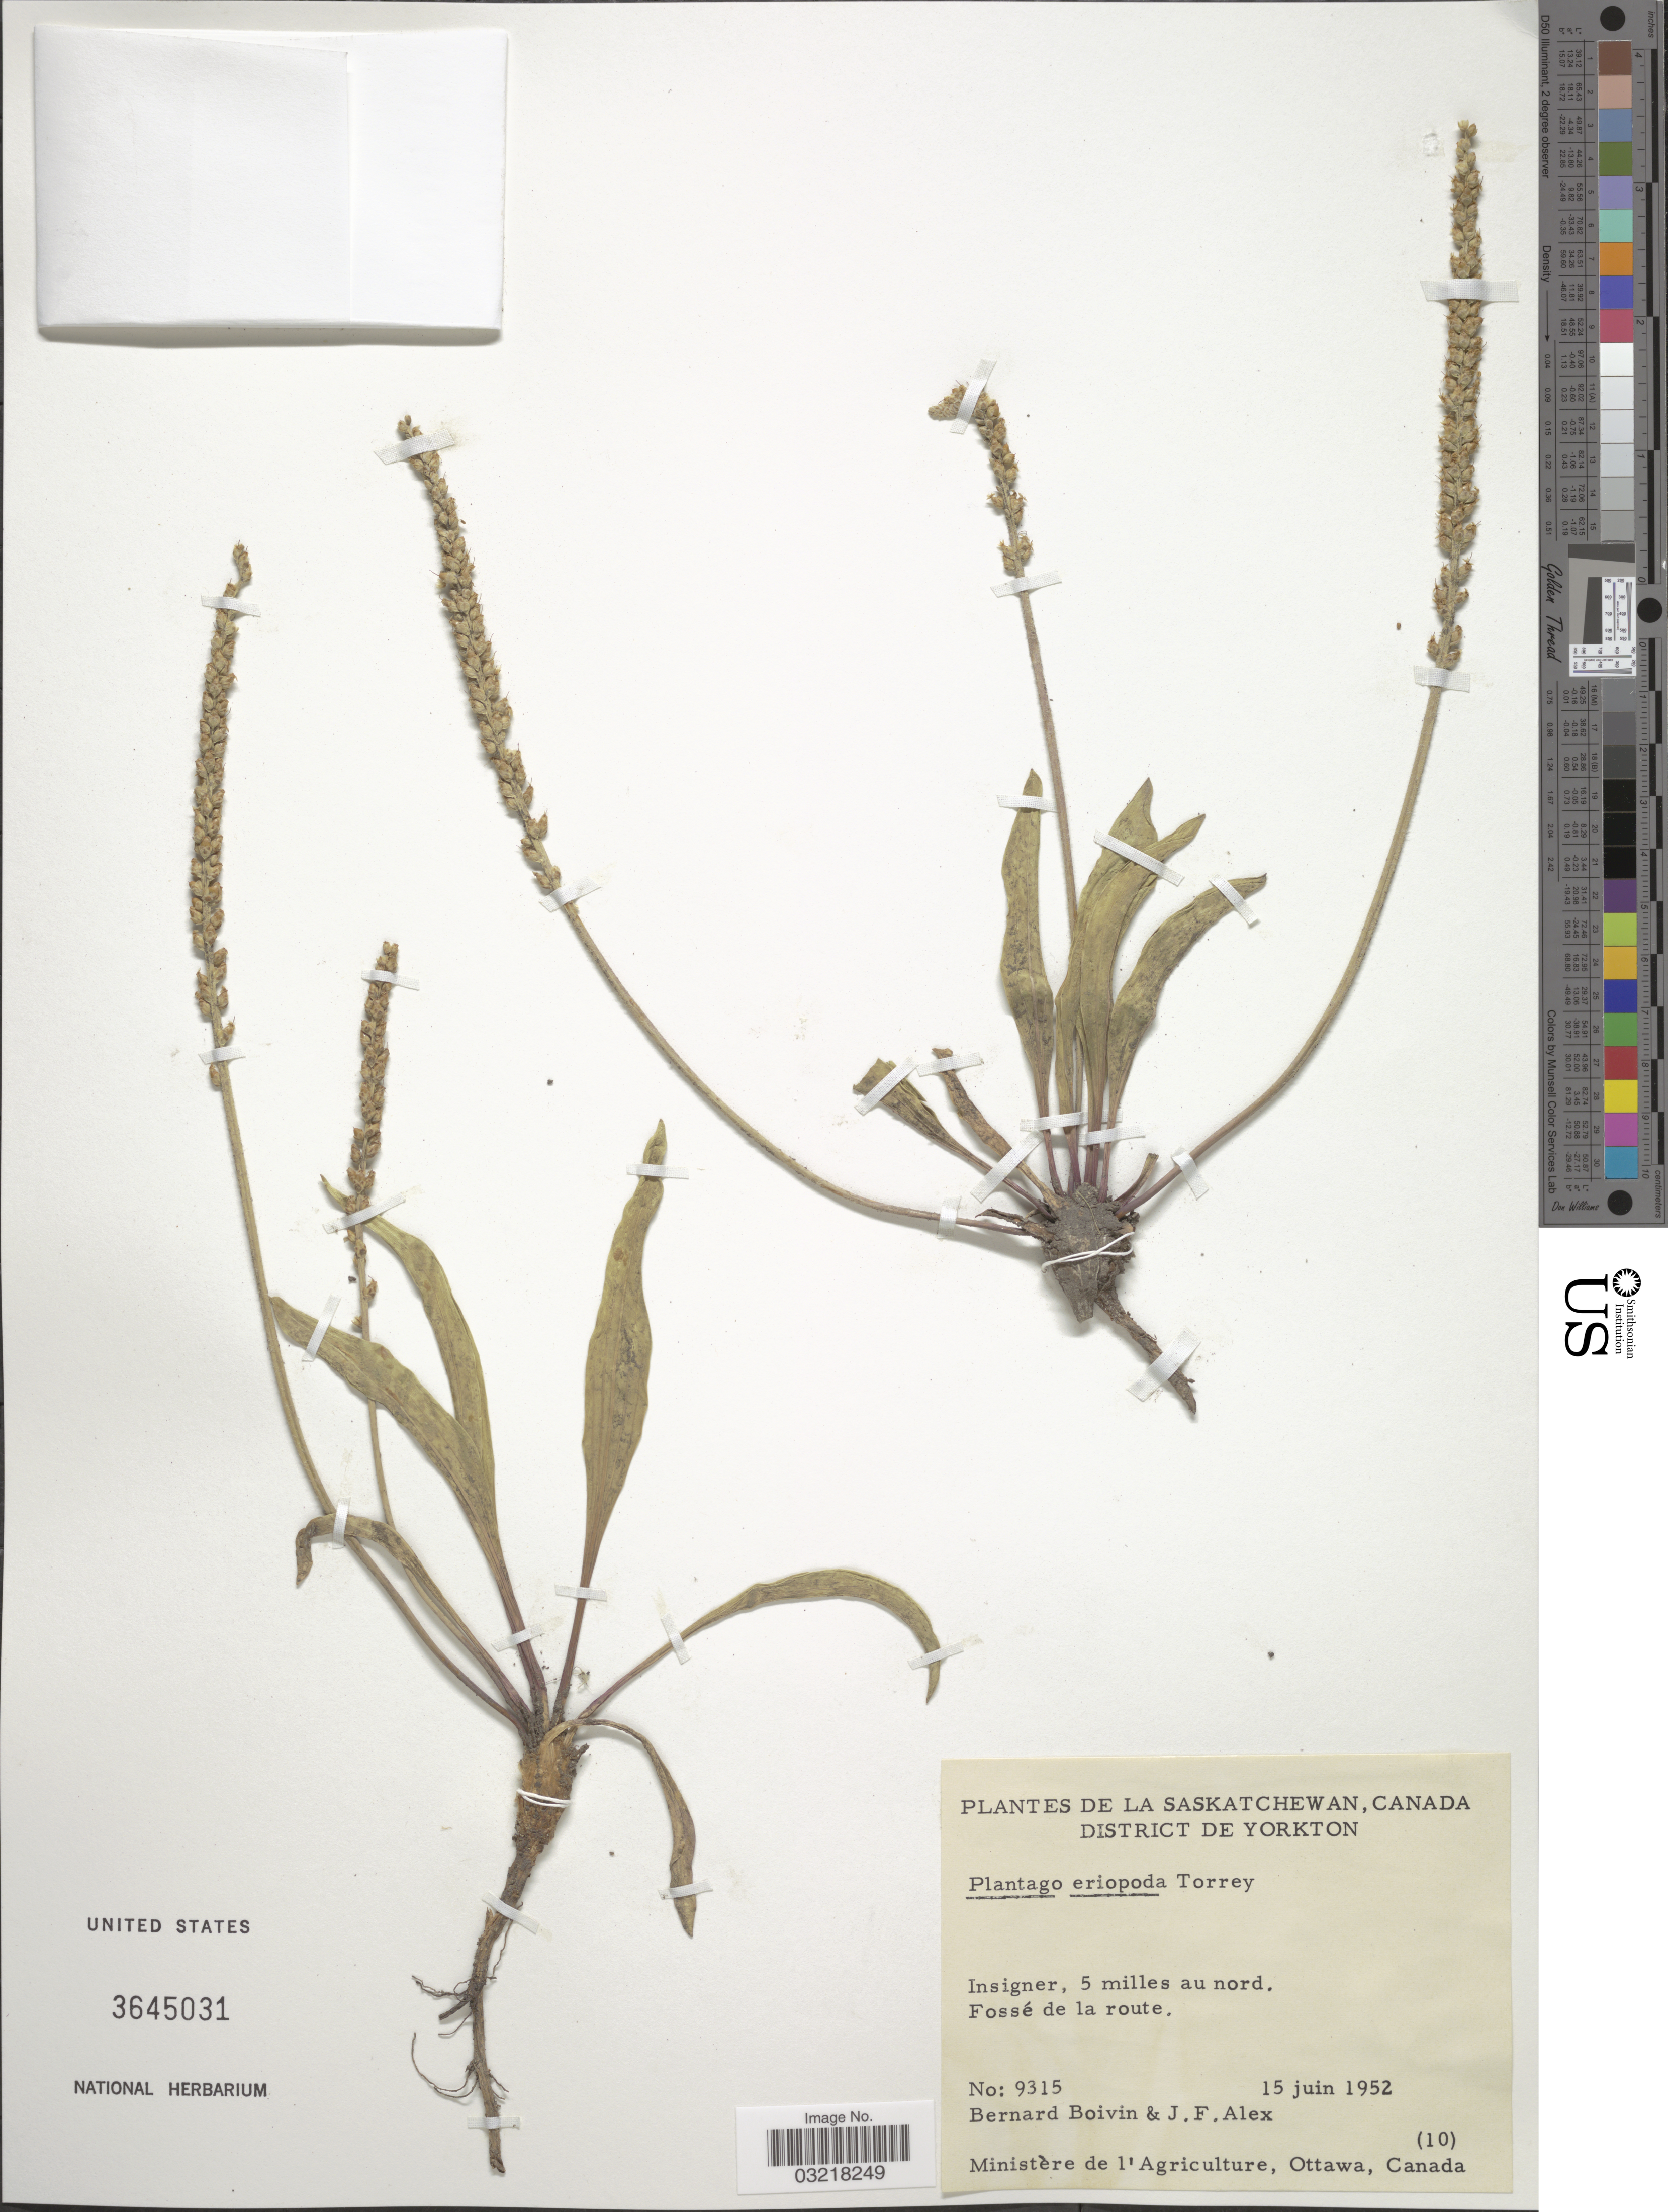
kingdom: Plantae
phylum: Tracheophyta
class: Magnoliopsida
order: Lamiales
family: Plantaginaceae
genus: Plantago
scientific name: Plantago eriopoda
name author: Torr.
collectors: J. R. B. Boivin & J. F. Alex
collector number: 9315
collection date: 1952-06-15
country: Canada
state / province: Saskatchewan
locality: District de Yorkton. Insigner, 5 milles au nord.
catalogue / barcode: US 3645031